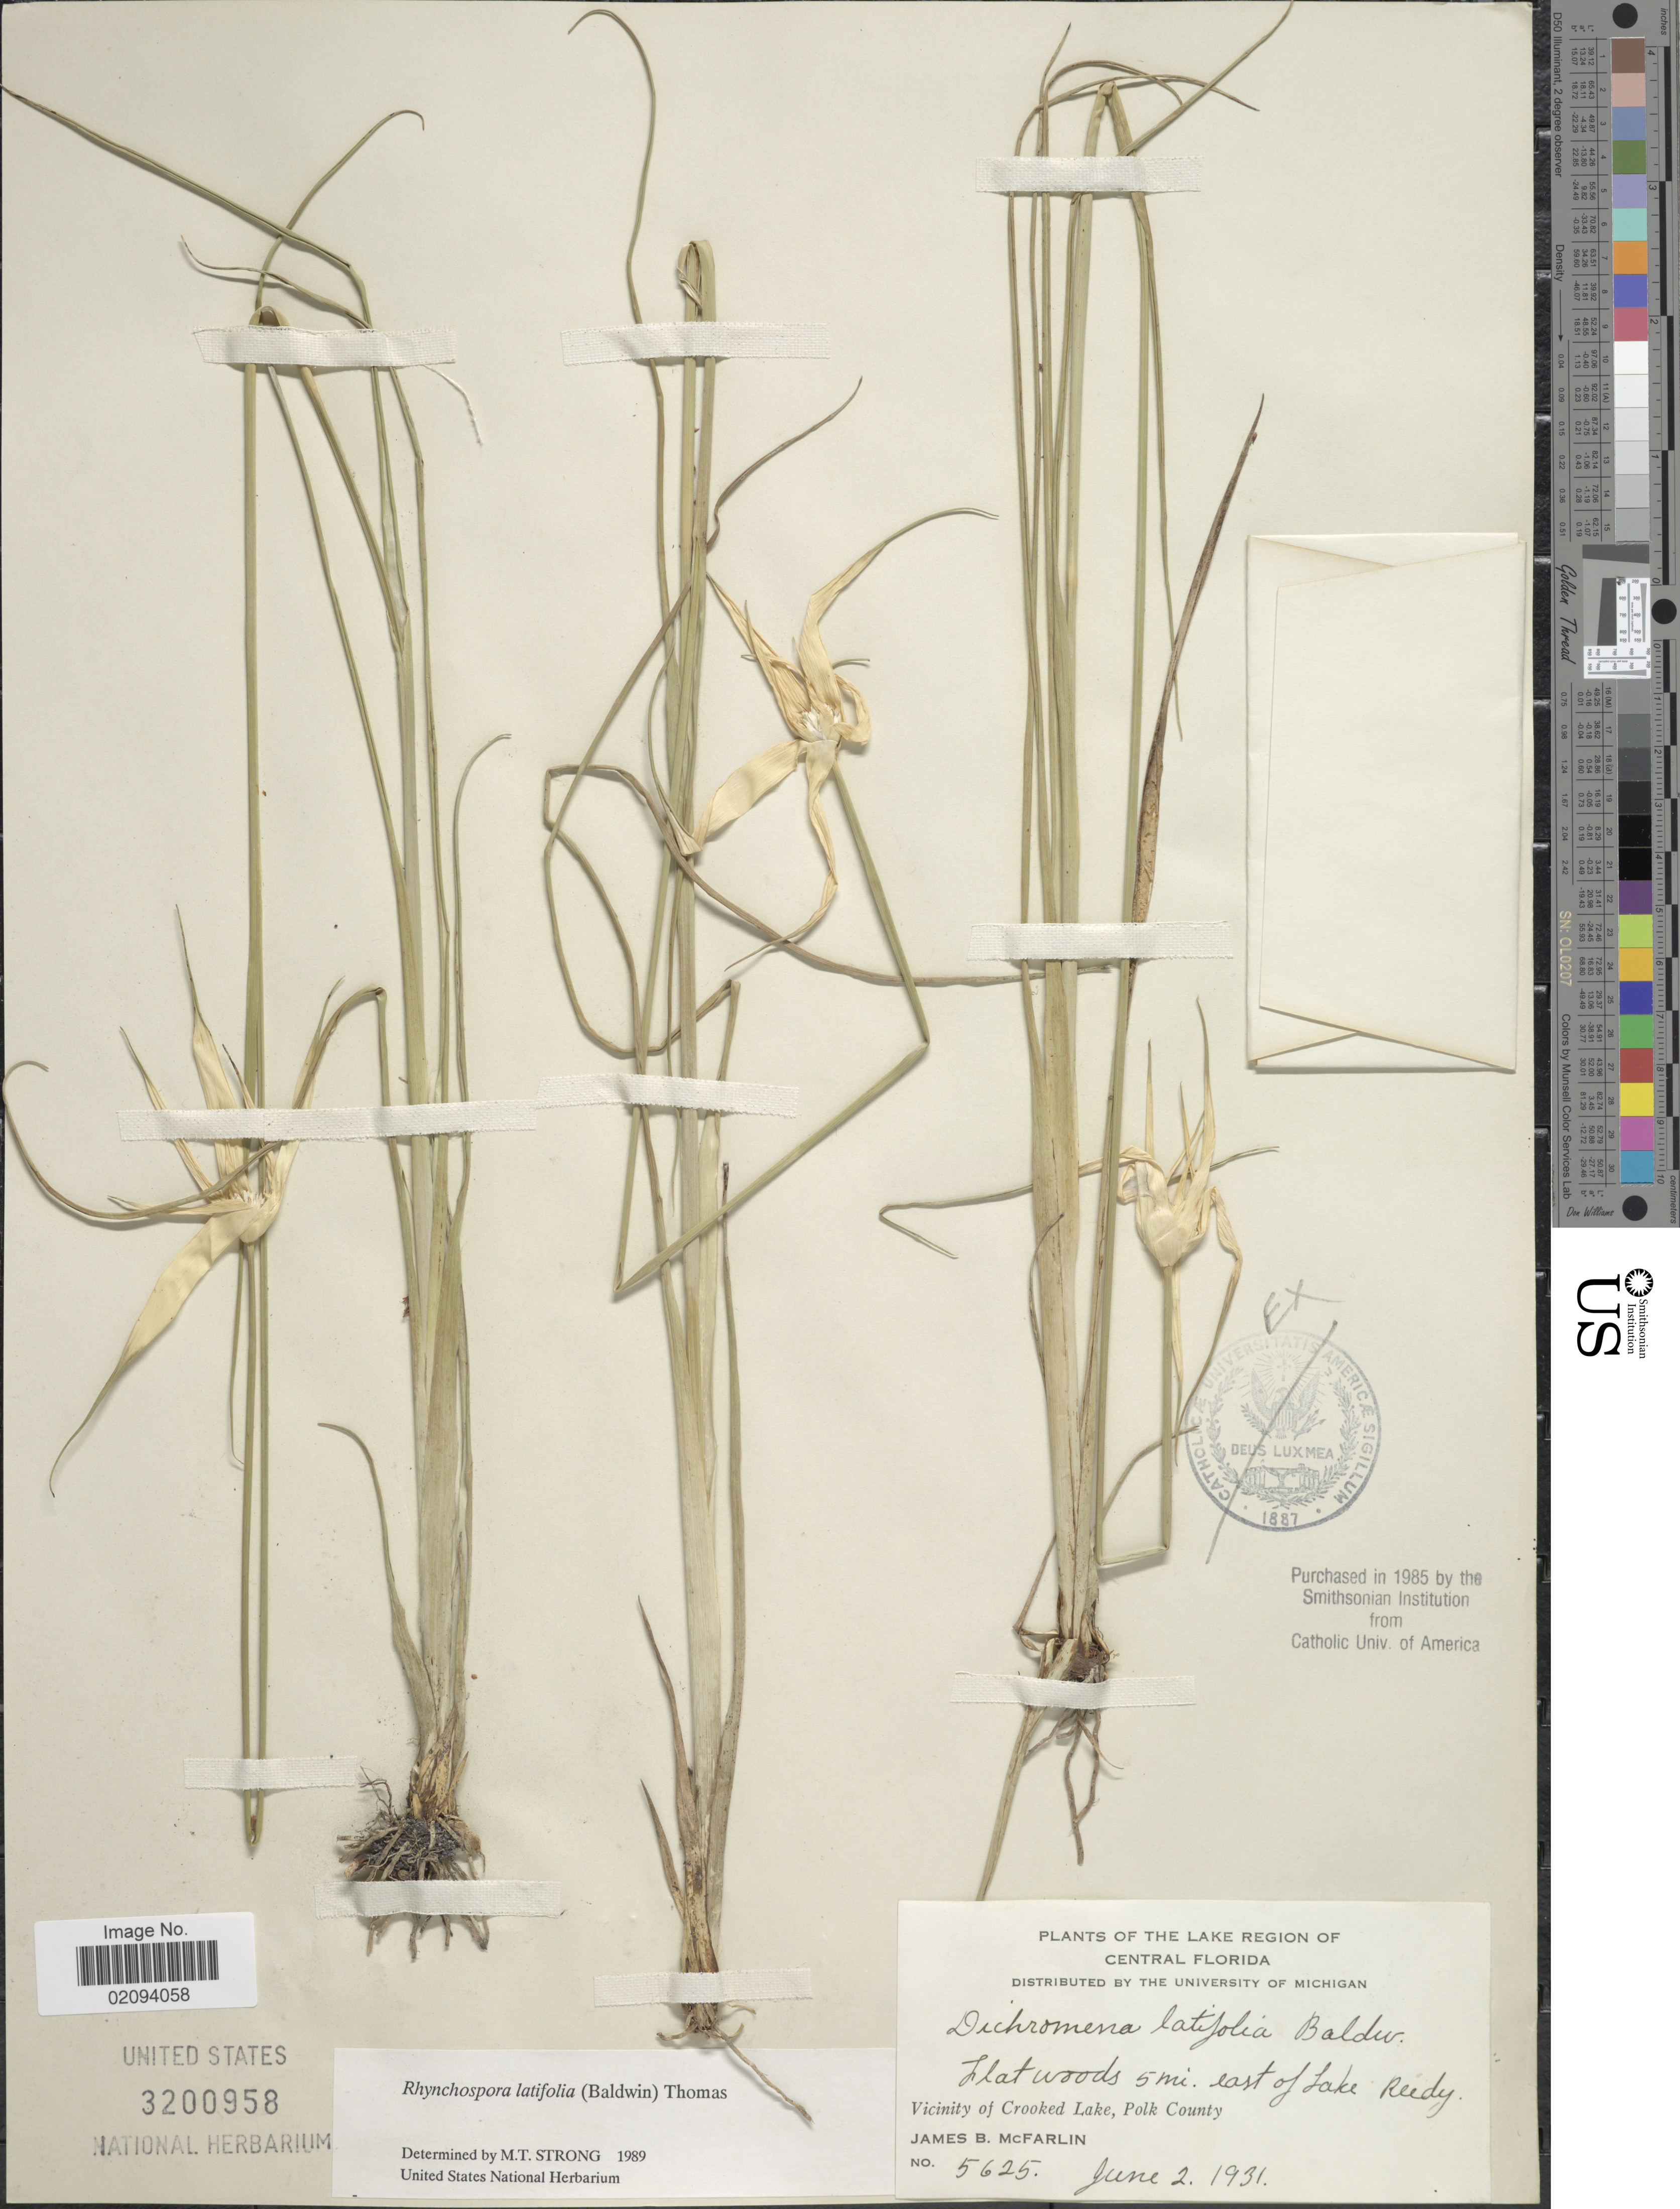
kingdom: Plantae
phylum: Tracheophyta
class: Liliopsida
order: Poales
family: Cyperaceae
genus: Rhynchospora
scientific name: Rhynchospora latifolia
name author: (Baldwin ex Elliott) W.W. Thomas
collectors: J. McFarlin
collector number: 5625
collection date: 1931-06-02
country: United States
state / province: Florida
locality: Lake Region of Central Florida. Flat woods 5 mi. east of Lake Reedy. Vicinity of Crooked Lake, Polk County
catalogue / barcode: US 3200958